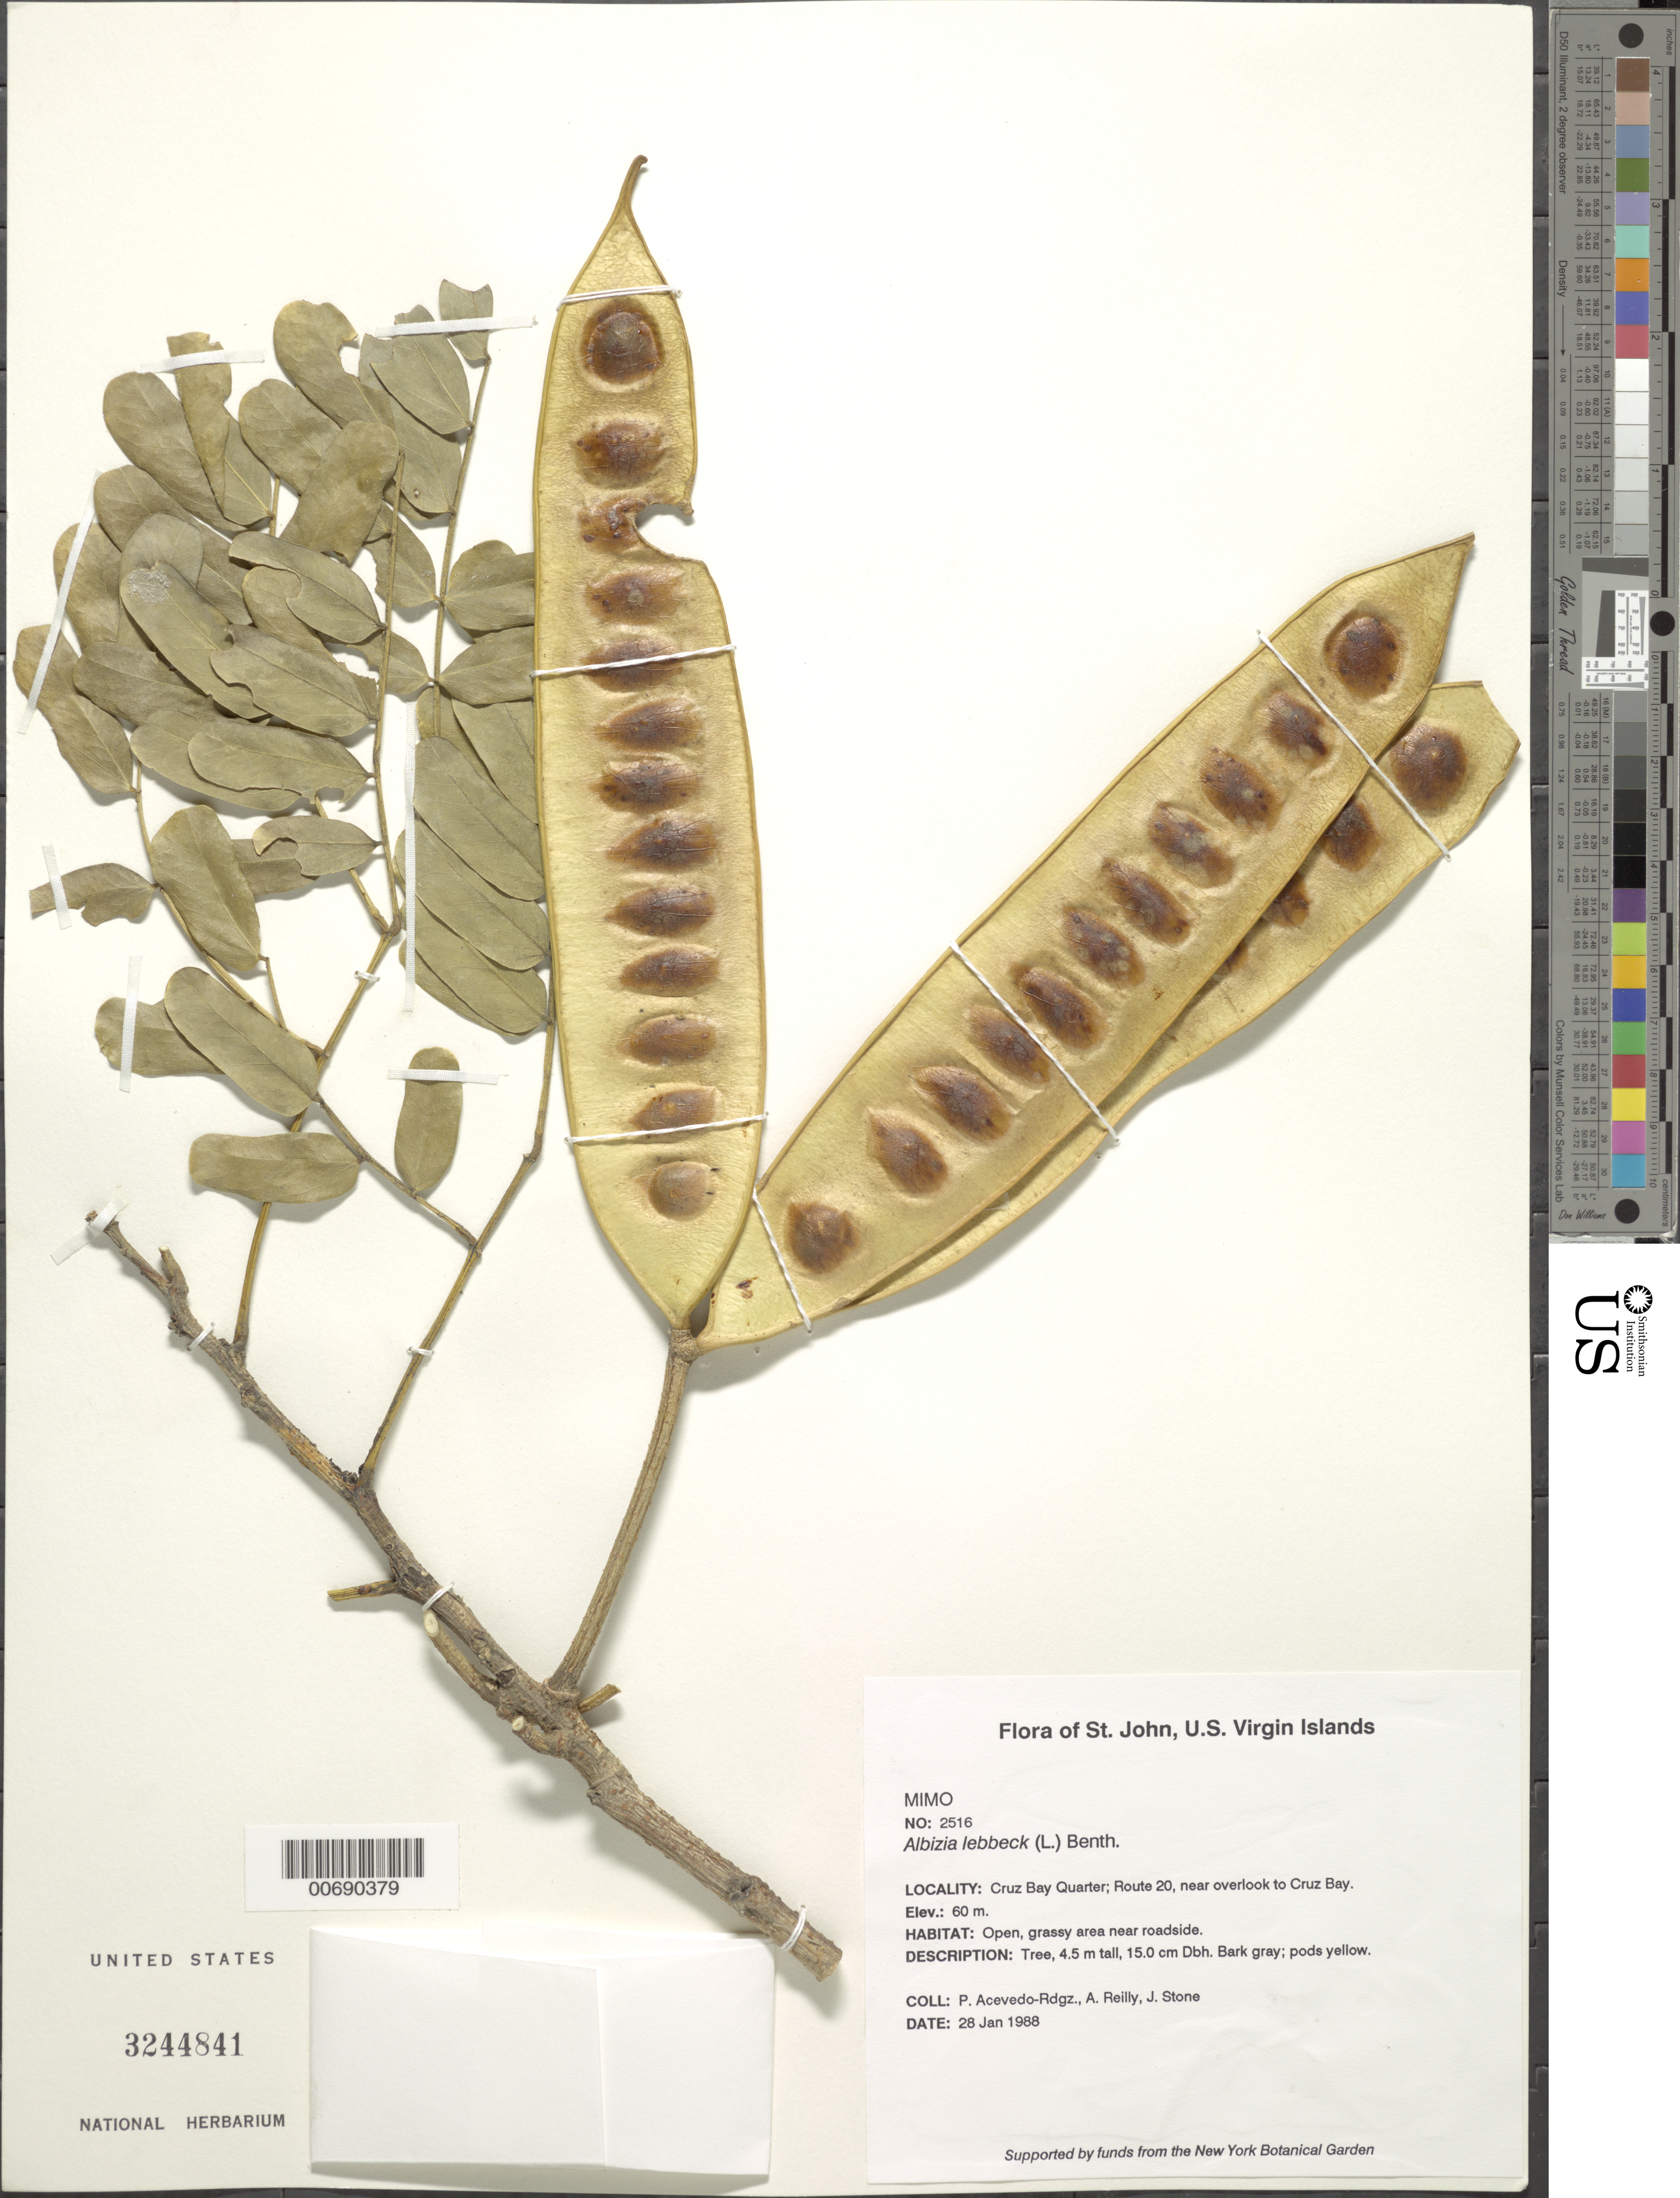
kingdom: Plantae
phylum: Tracheophyta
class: Magnoliopsida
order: Fabales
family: Fabaceae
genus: Albizia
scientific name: Albizia lebbeck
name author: (L.) Benth.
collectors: P. Acevedo-Rodr., A. Reilly & J. Stone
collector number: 2516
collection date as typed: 28 Jan 1988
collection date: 1988-01-28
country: U.S. Virgin Islands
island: St. John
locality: Cruz Bay Quarter; Route 20, near overlook to Cruz Bay.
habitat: Open, grassy area near roadside.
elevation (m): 60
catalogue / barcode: US 3244841